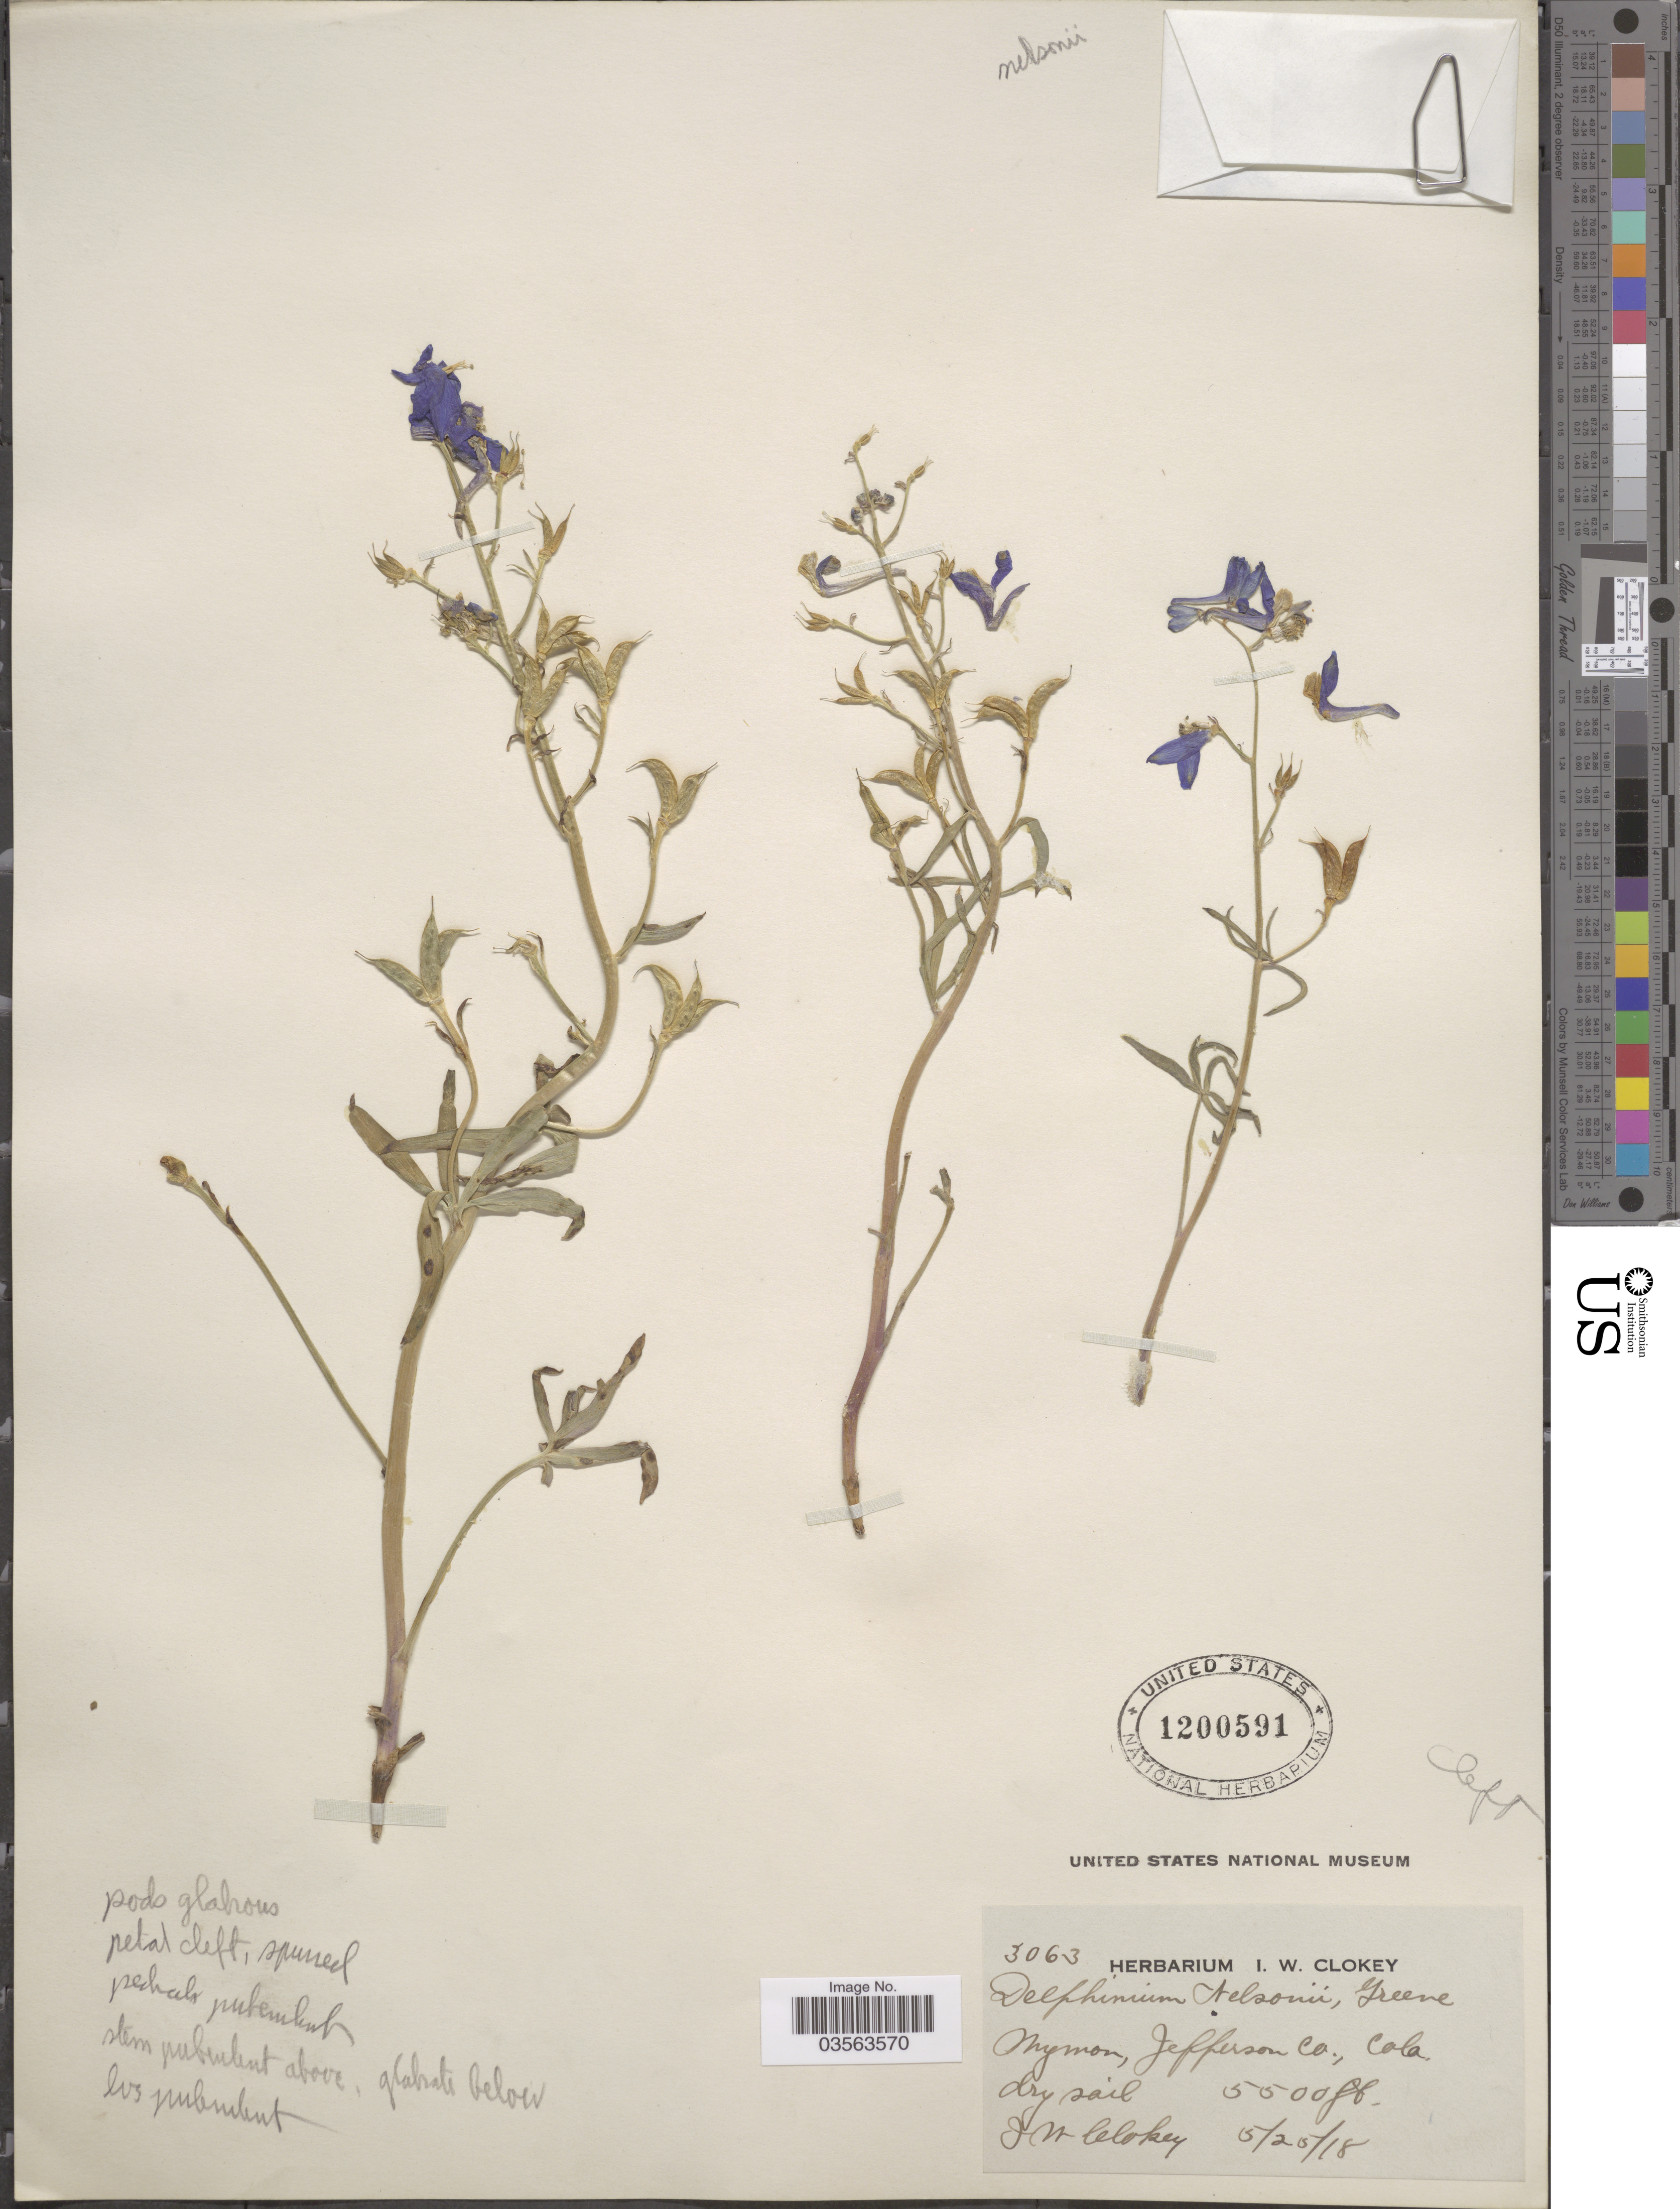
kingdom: Plantae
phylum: Tracheophyta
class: Magnoliopsida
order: Ranunculales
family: Ranunculaceae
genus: Delphinium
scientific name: Delphinium nelsonii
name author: Greene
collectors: I. W. Clokey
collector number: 3063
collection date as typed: Transcribed d/m/y: 25/5/18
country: United States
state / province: Colorado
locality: Mymor, Jefferson Co.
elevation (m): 1676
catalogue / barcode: US 1200591